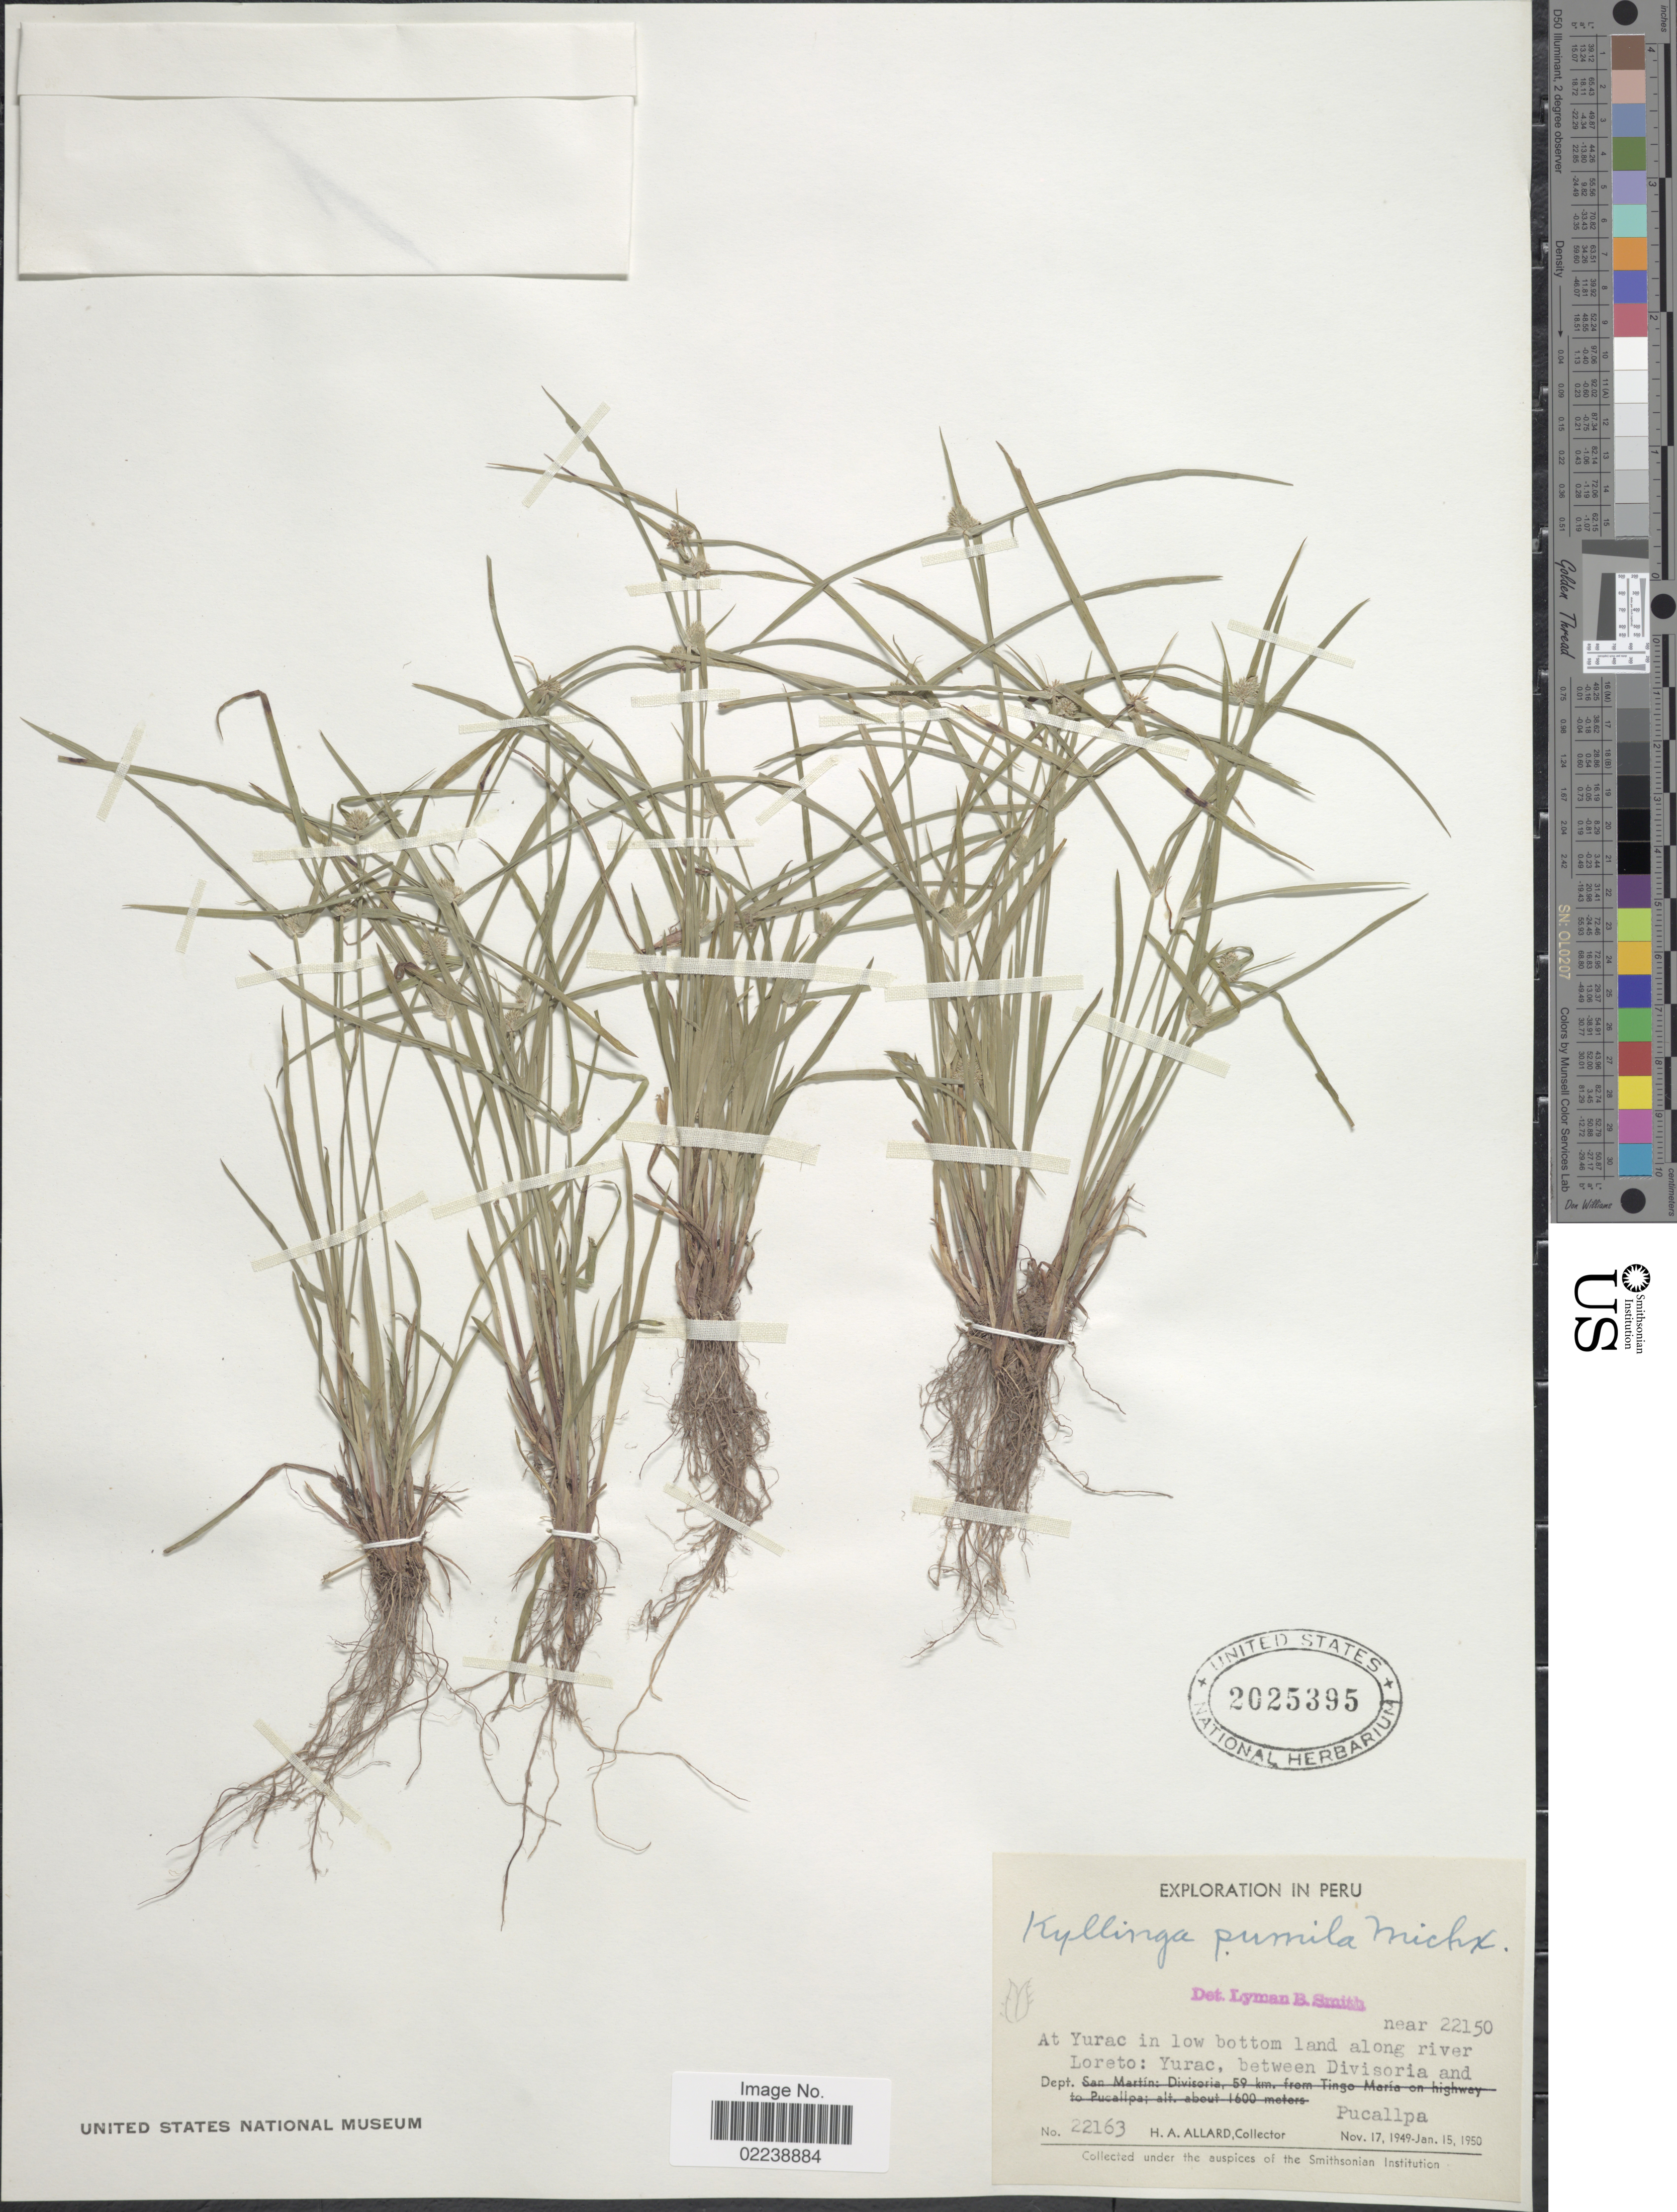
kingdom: Plantae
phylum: Tracheophyta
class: Liliopsida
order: Poales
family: Cyperaceae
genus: Cyperus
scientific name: Cyperus hortensis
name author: (Salzm. ex Steud.) Dorr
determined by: Strong, Mark T., (BOT), Smithsonian Institution - National Museum of Natural History (UNITED STATES)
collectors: H. A. Allard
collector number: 22163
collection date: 1949-11-17/1950-01-15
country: Peru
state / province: Loreto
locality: Yurac in low bottom land along river, between Divisoria and Pucallpa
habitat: in bottom land along river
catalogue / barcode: US 2025395